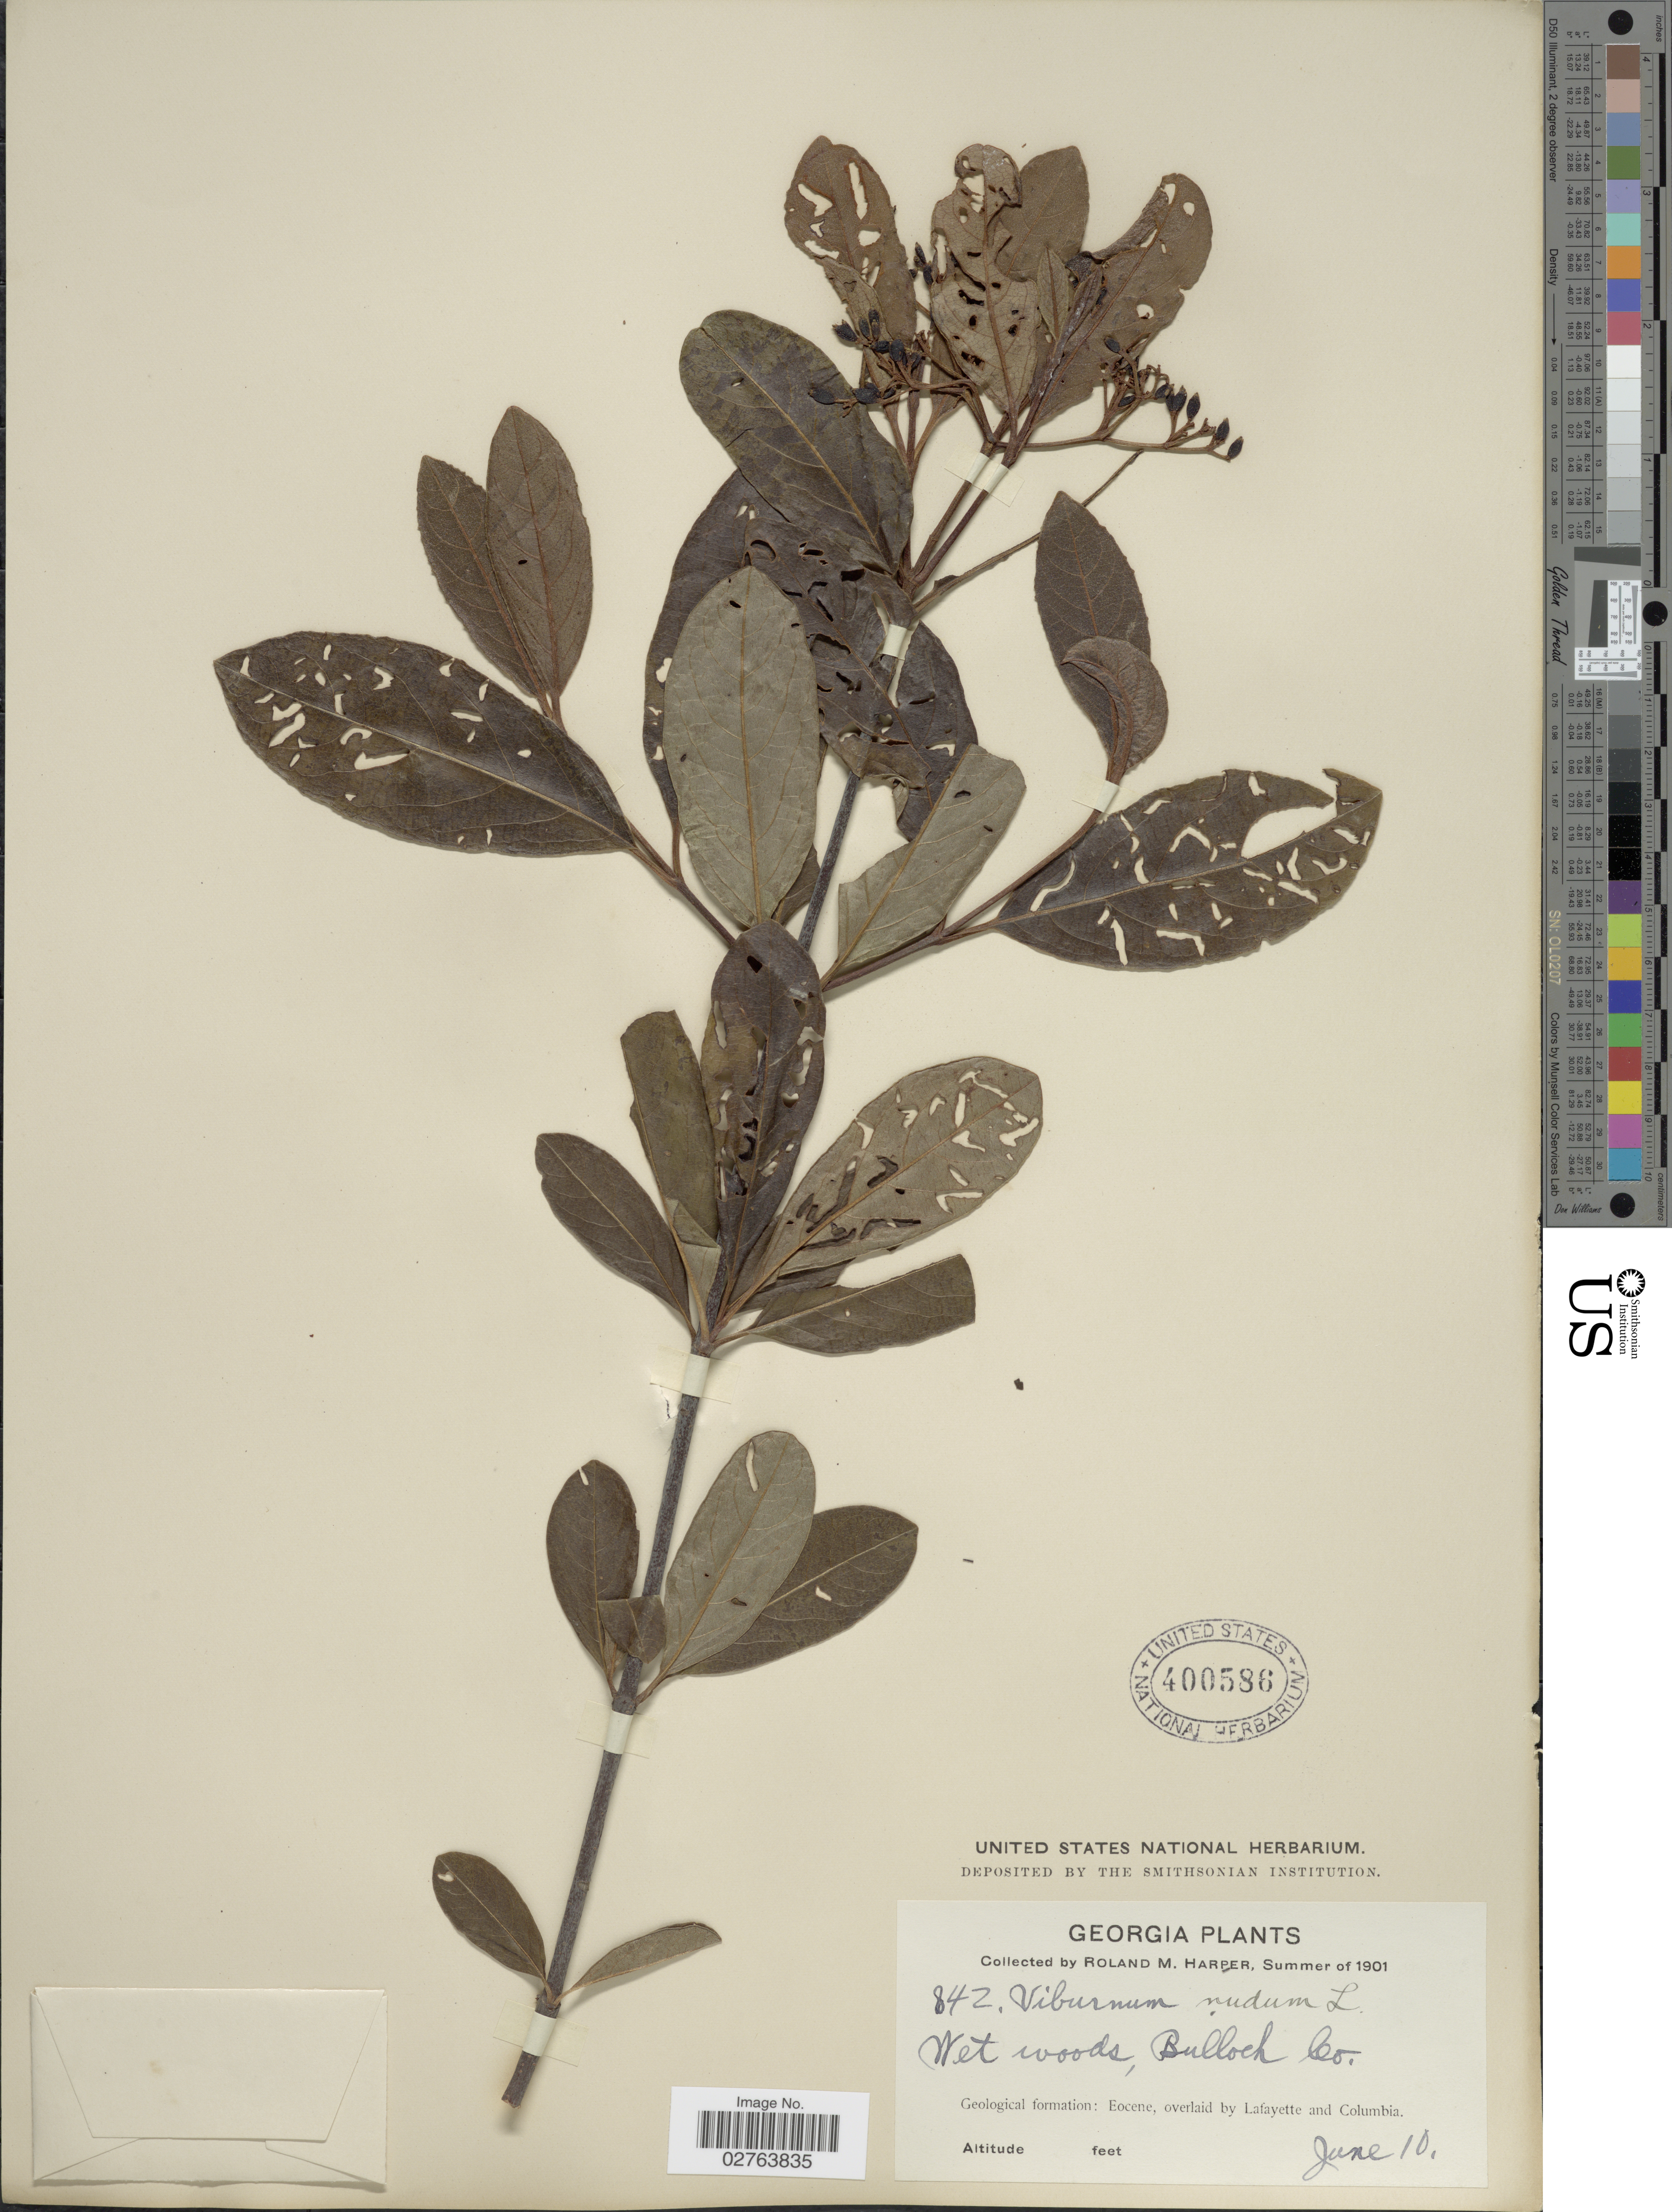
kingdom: Plantae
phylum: Tracheophyta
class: Magnoliopsida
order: Dipsacales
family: Viburnaceae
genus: Viburnum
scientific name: Viburnum nudum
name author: L.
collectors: R. M. Harper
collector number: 842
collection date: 1901-06-10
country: United States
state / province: Georgia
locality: Wet woods, Bullock Co. Geological formation: Eocene, overlaid by Lafayette and Columbia.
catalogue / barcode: US 400586